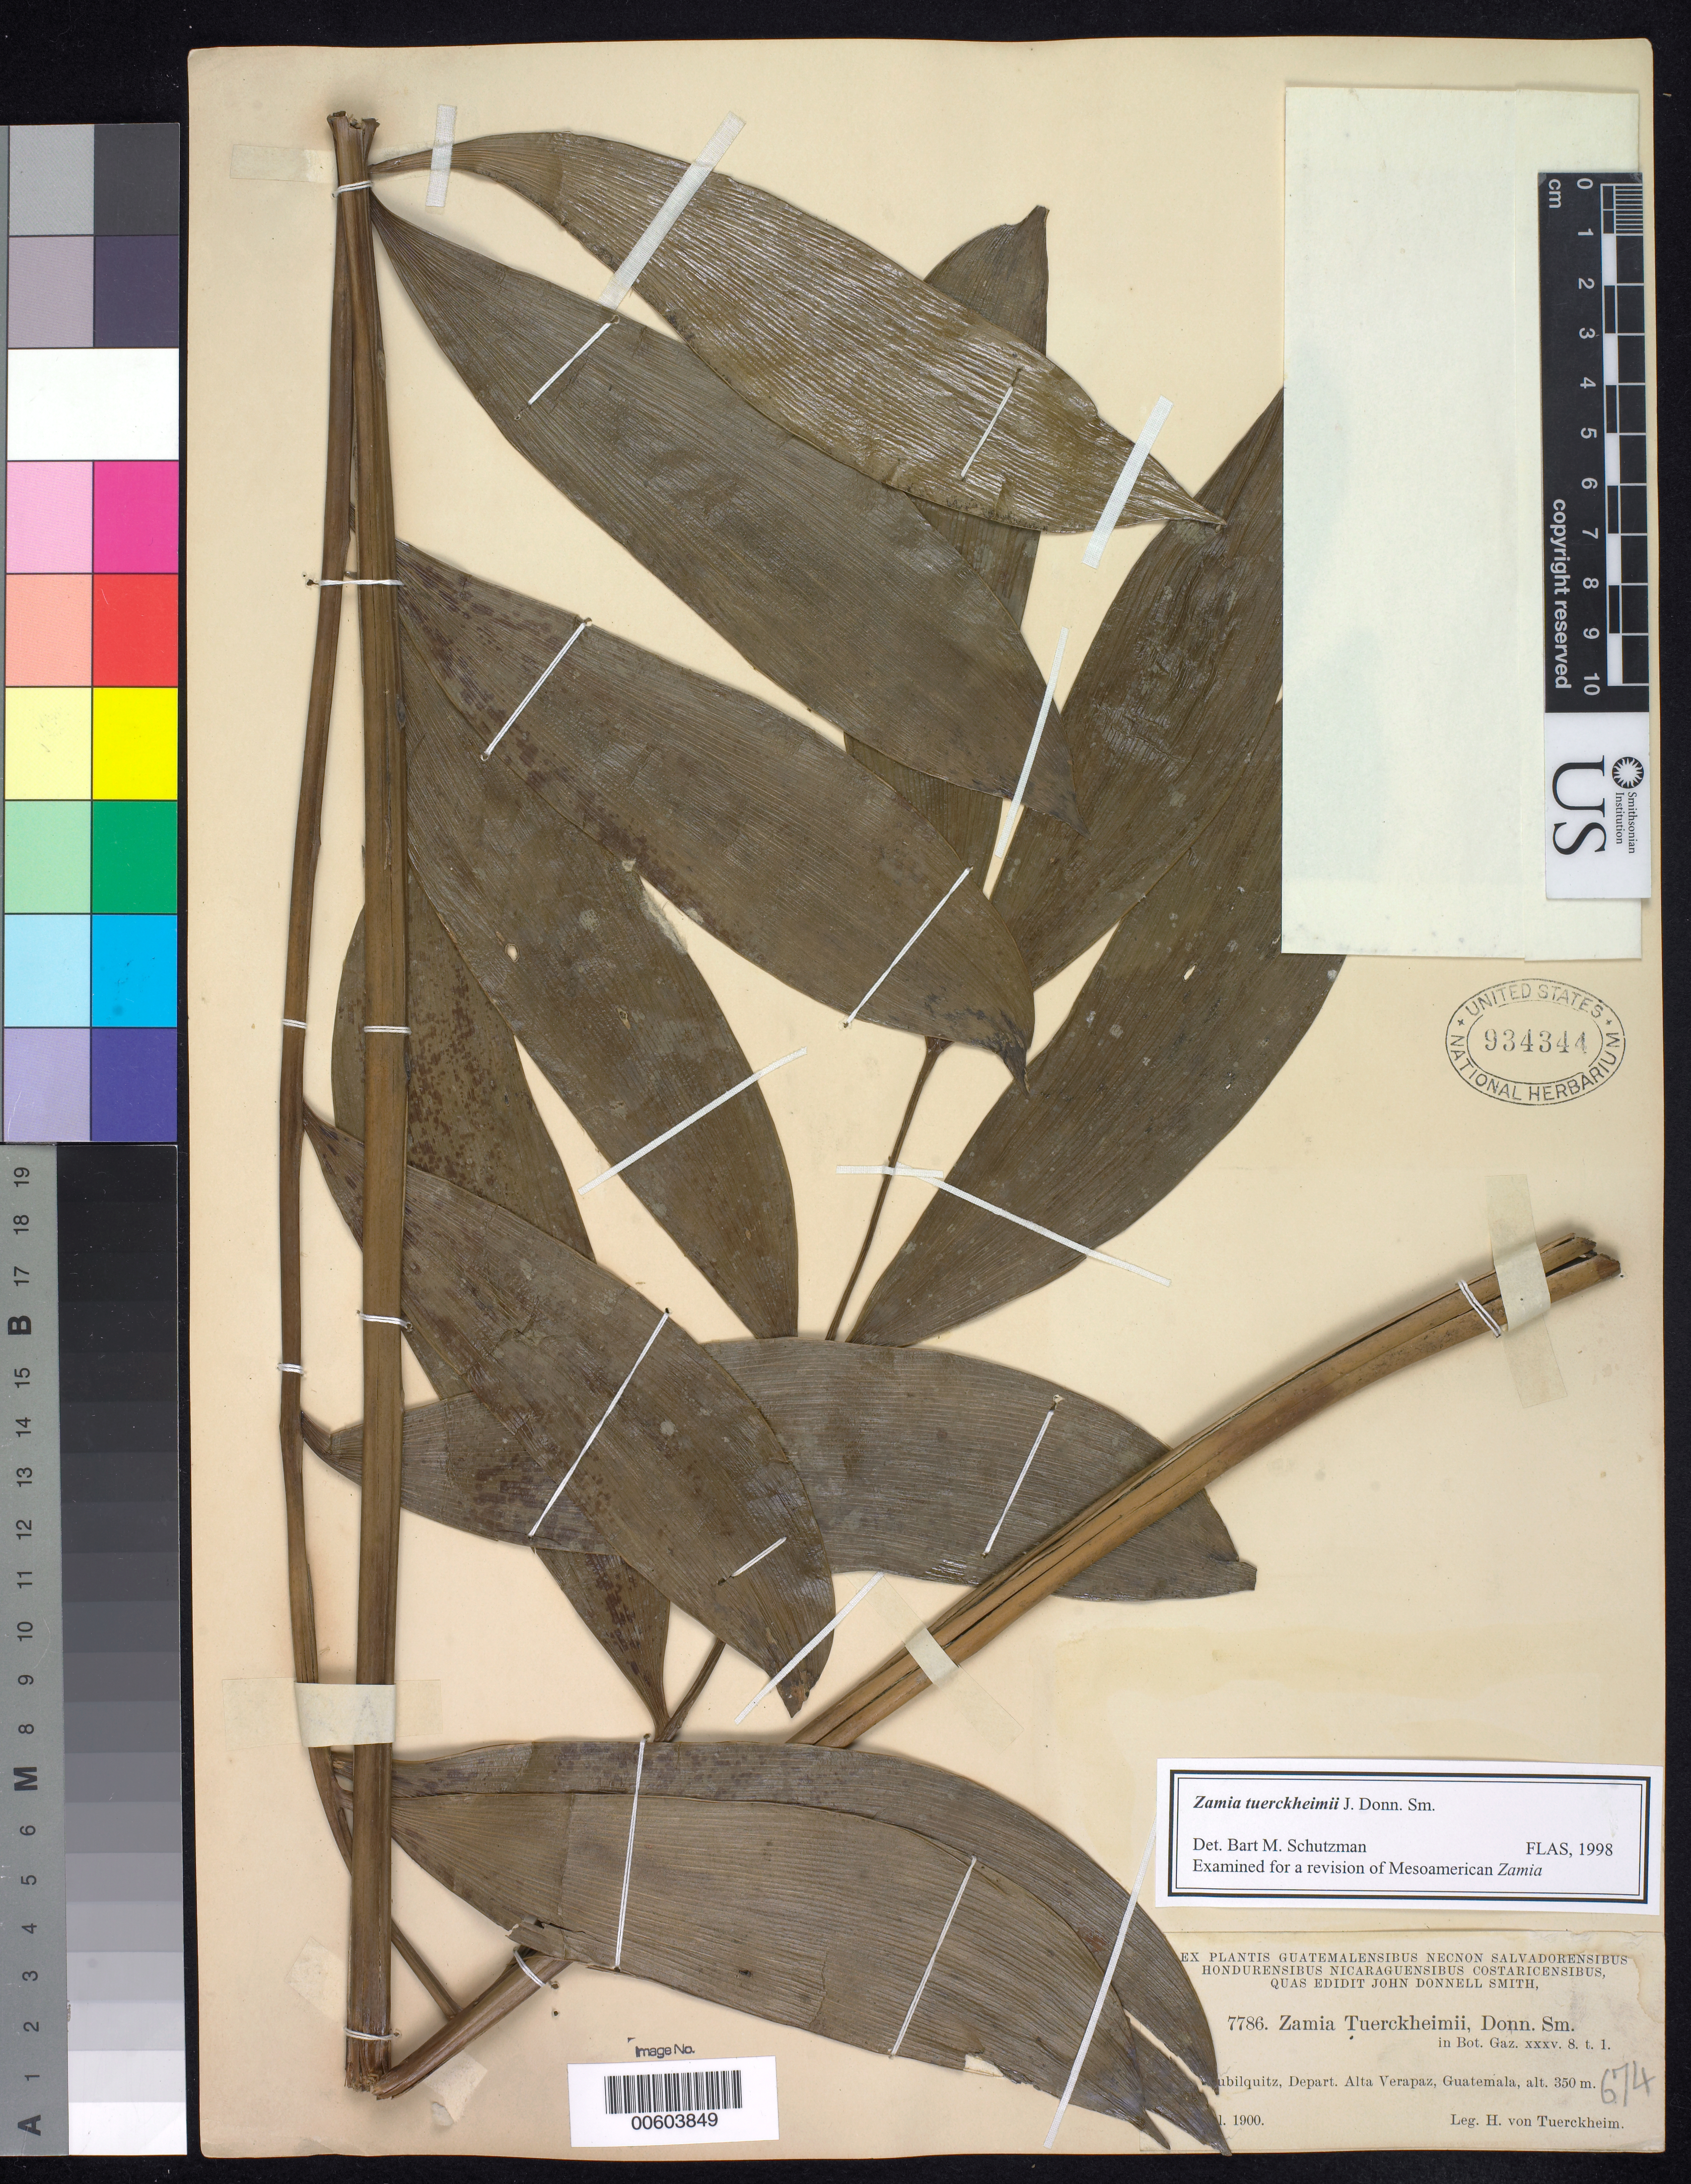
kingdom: Plantae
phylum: Tracheophyta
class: Cycadopsida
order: Cycadales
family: Zamiaceae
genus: Zamia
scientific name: Zamia tuerckheimii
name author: Donn. Sm.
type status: Type Collection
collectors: H. von Türckheim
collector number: J.D.S. 7786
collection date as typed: Jul 1900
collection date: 1900-07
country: Guatemala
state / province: Alta Verapaz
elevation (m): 350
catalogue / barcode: US 934344